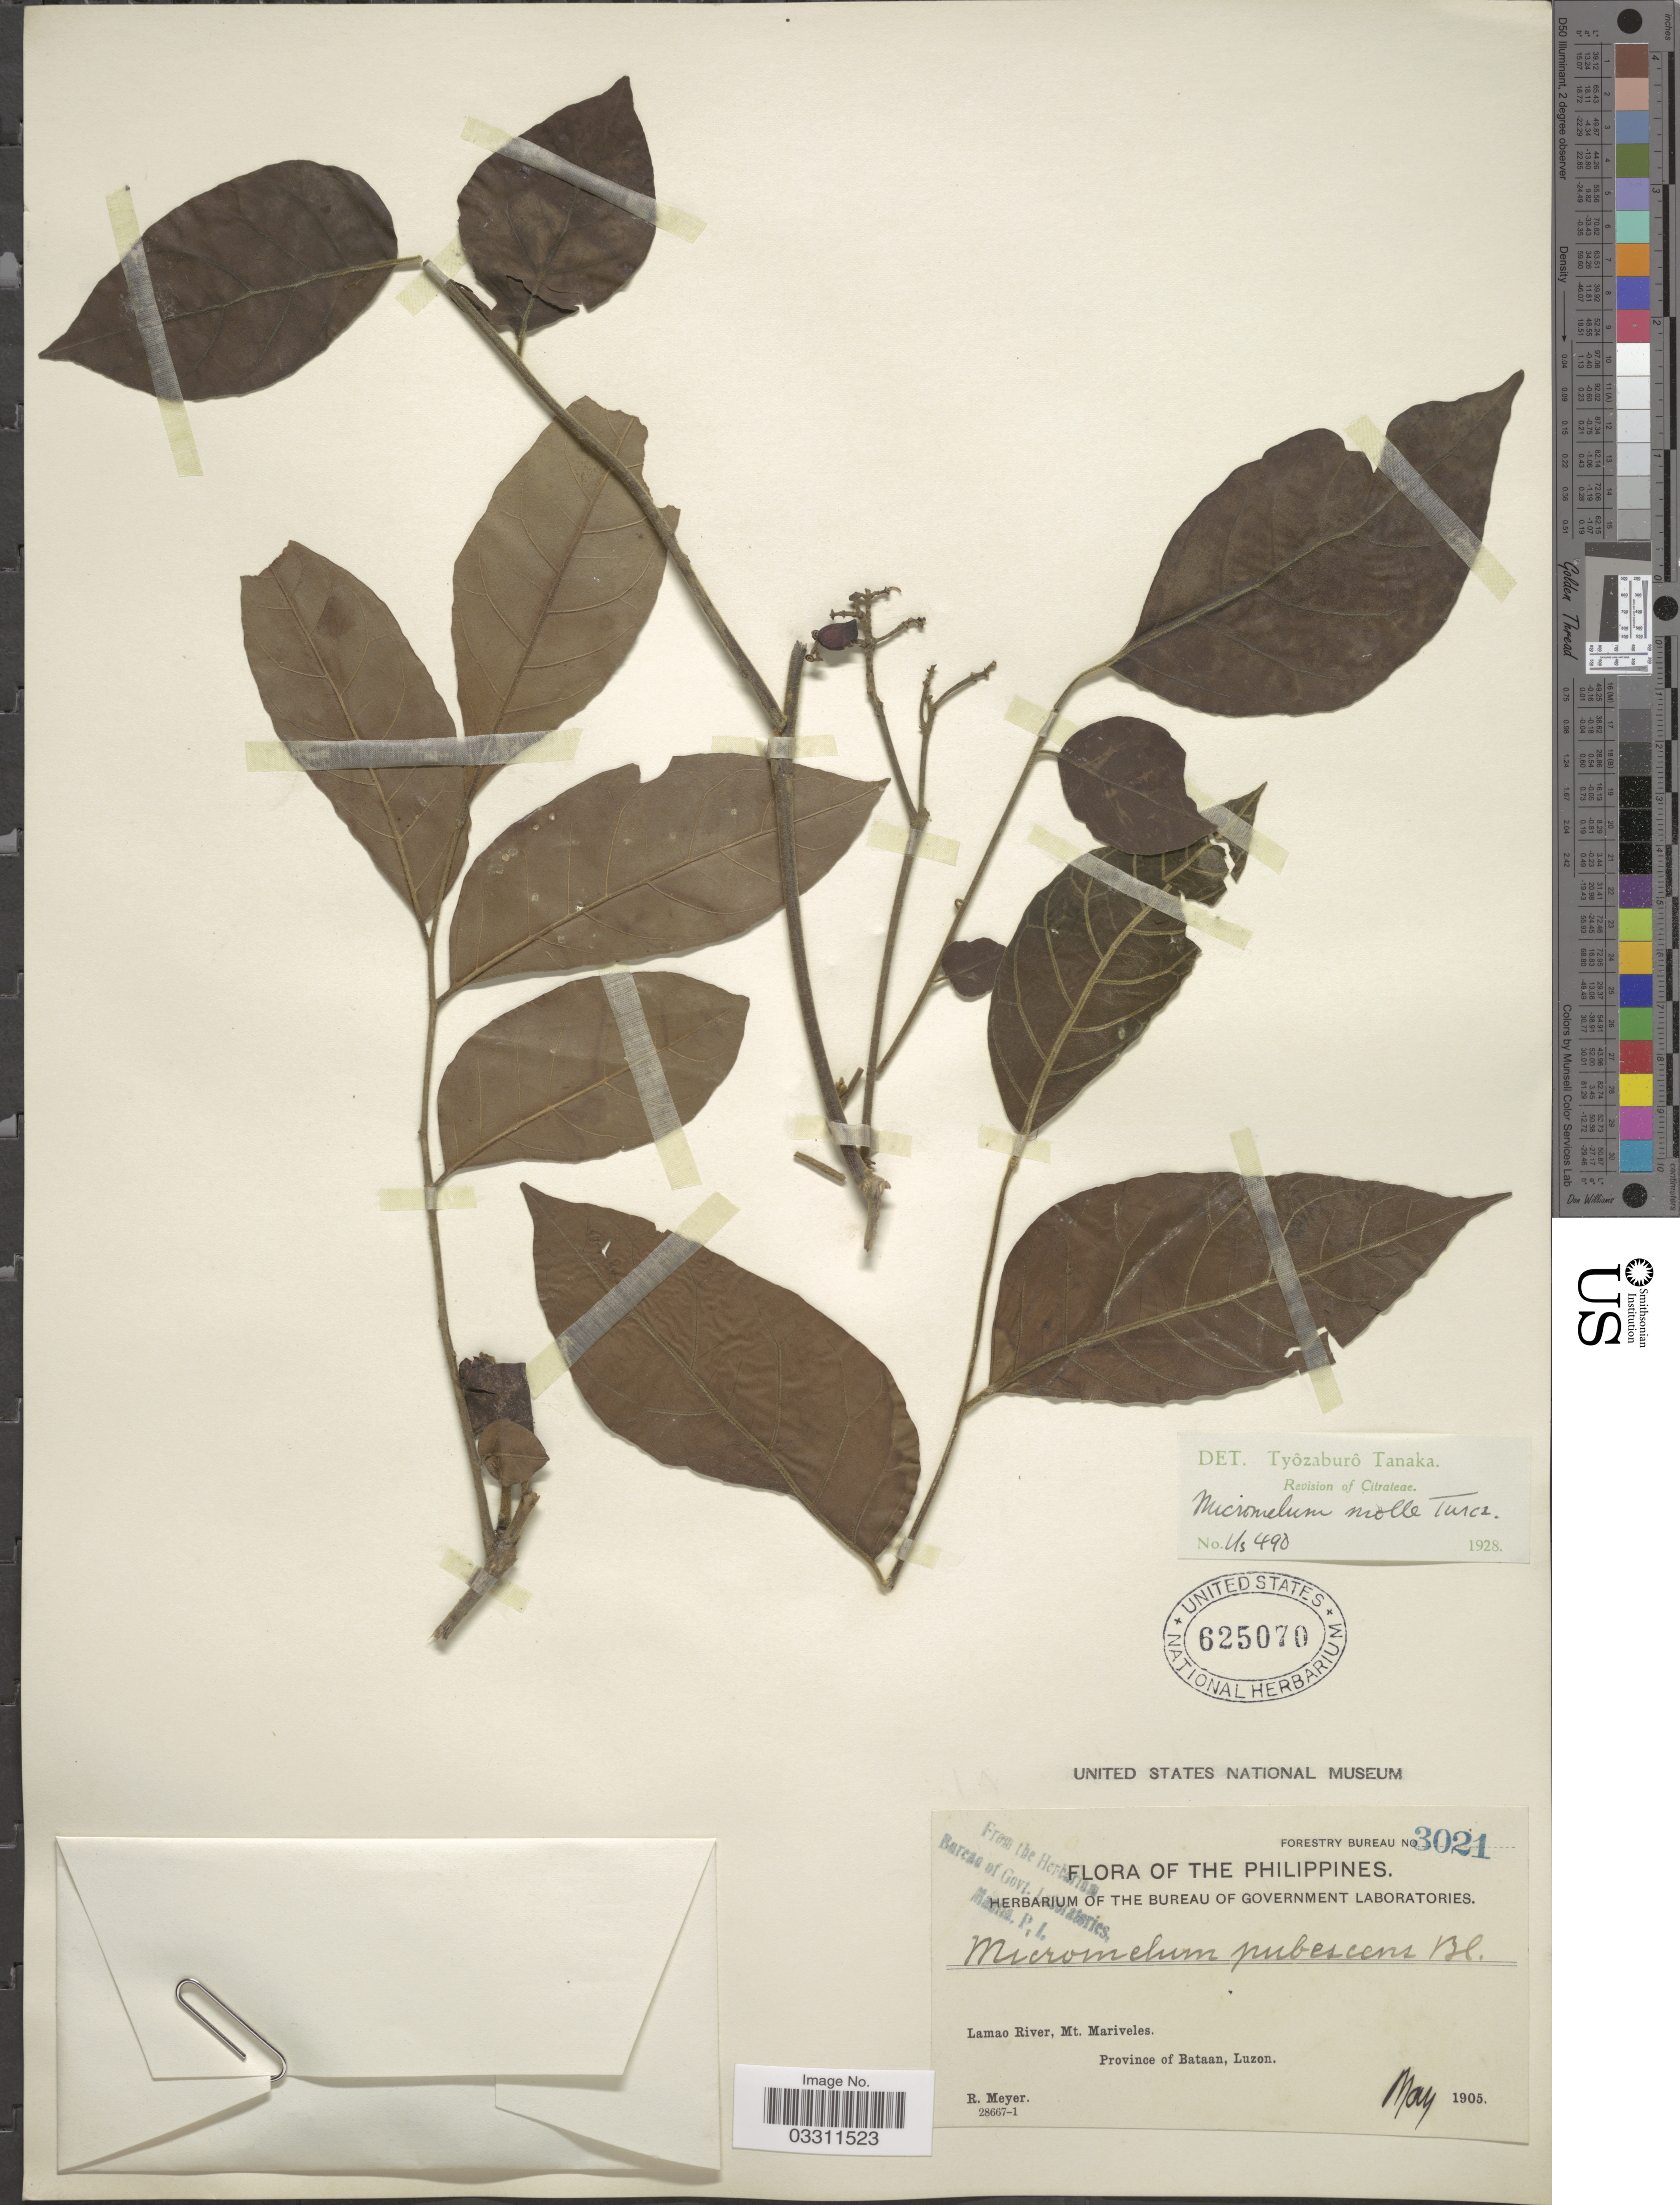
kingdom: Plantae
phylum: Tracheophyta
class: Magnoliopsida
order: Sapindales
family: Rutaceae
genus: Micromelum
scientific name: Micromelum molle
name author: Turcz.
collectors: R. Meyer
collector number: Forestry Bureau 3021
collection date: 1905-05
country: Philippines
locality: Lamao River, Mt. Mariveles. Province of Bataan, Luzon.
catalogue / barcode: US 625070